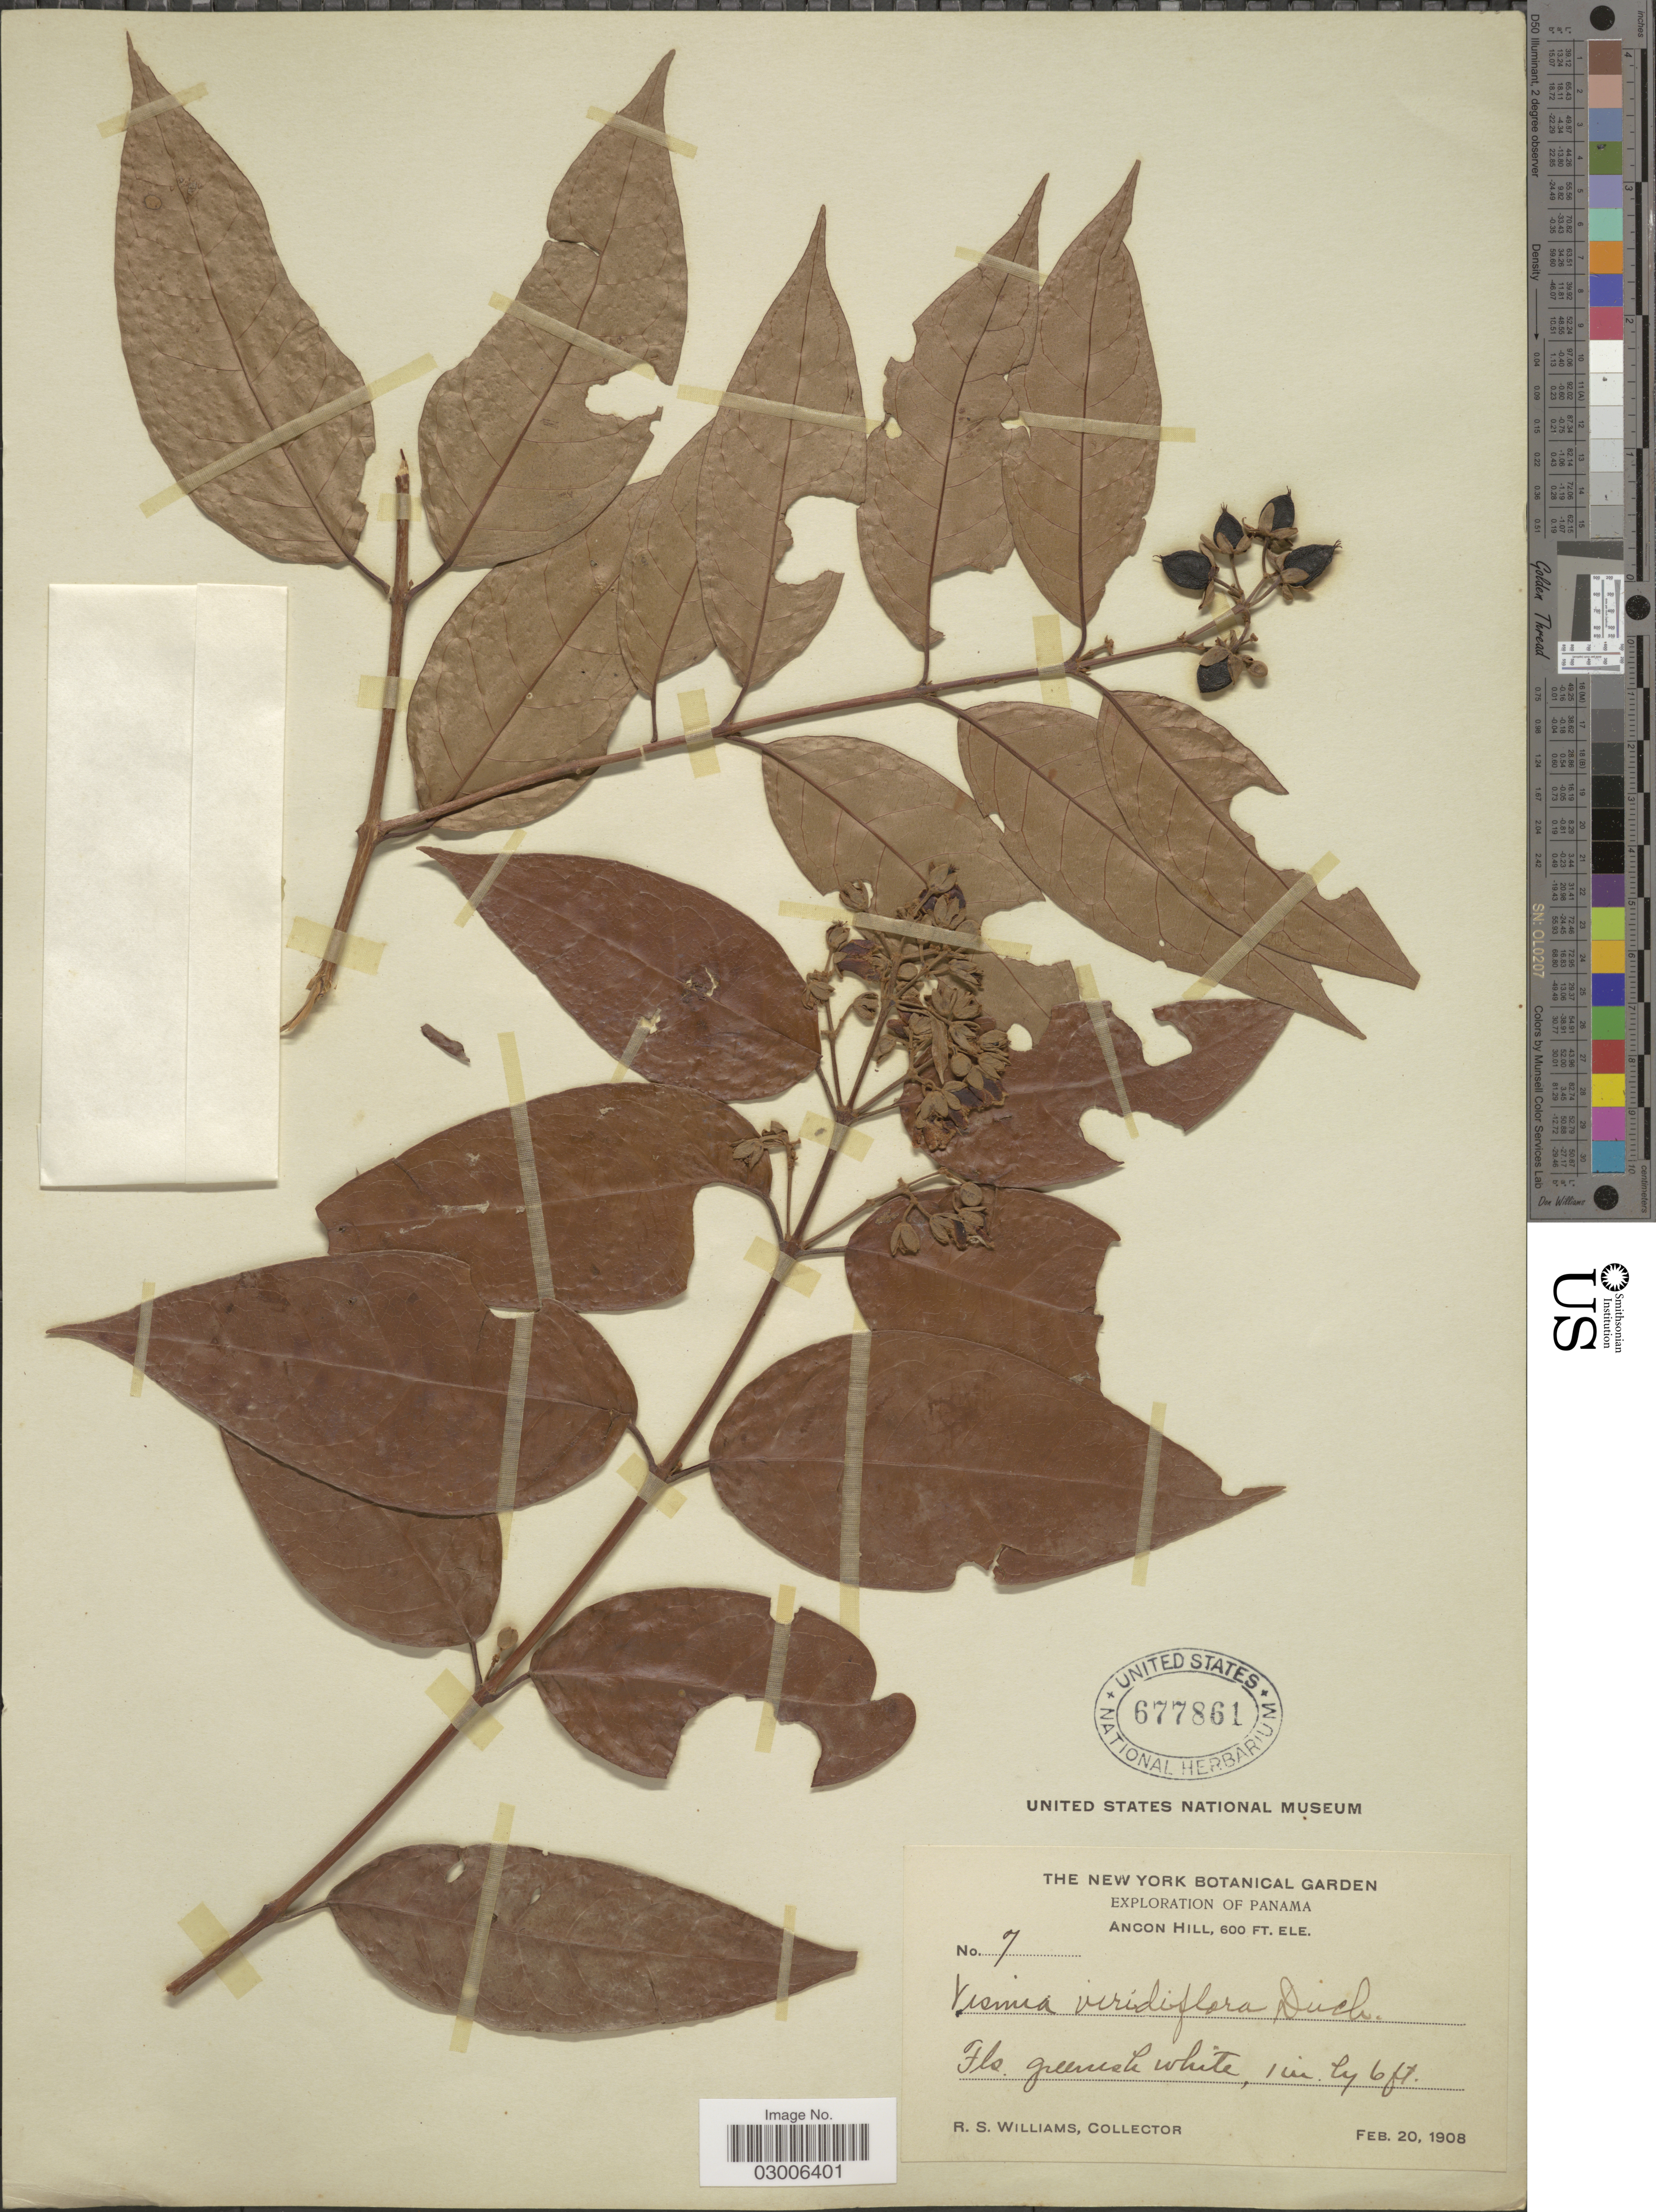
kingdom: Plantae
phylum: Tracheophyta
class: Magnoliopsida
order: Malpighiales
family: Hypericaceae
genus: Vismia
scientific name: Vismia viridiflora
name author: Duchass. ex Triana & Planch.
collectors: R. S. Williams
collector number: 7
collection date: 1908-02-20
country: Panama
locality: Ancon Hill.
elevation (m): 183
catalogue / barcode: US 677861